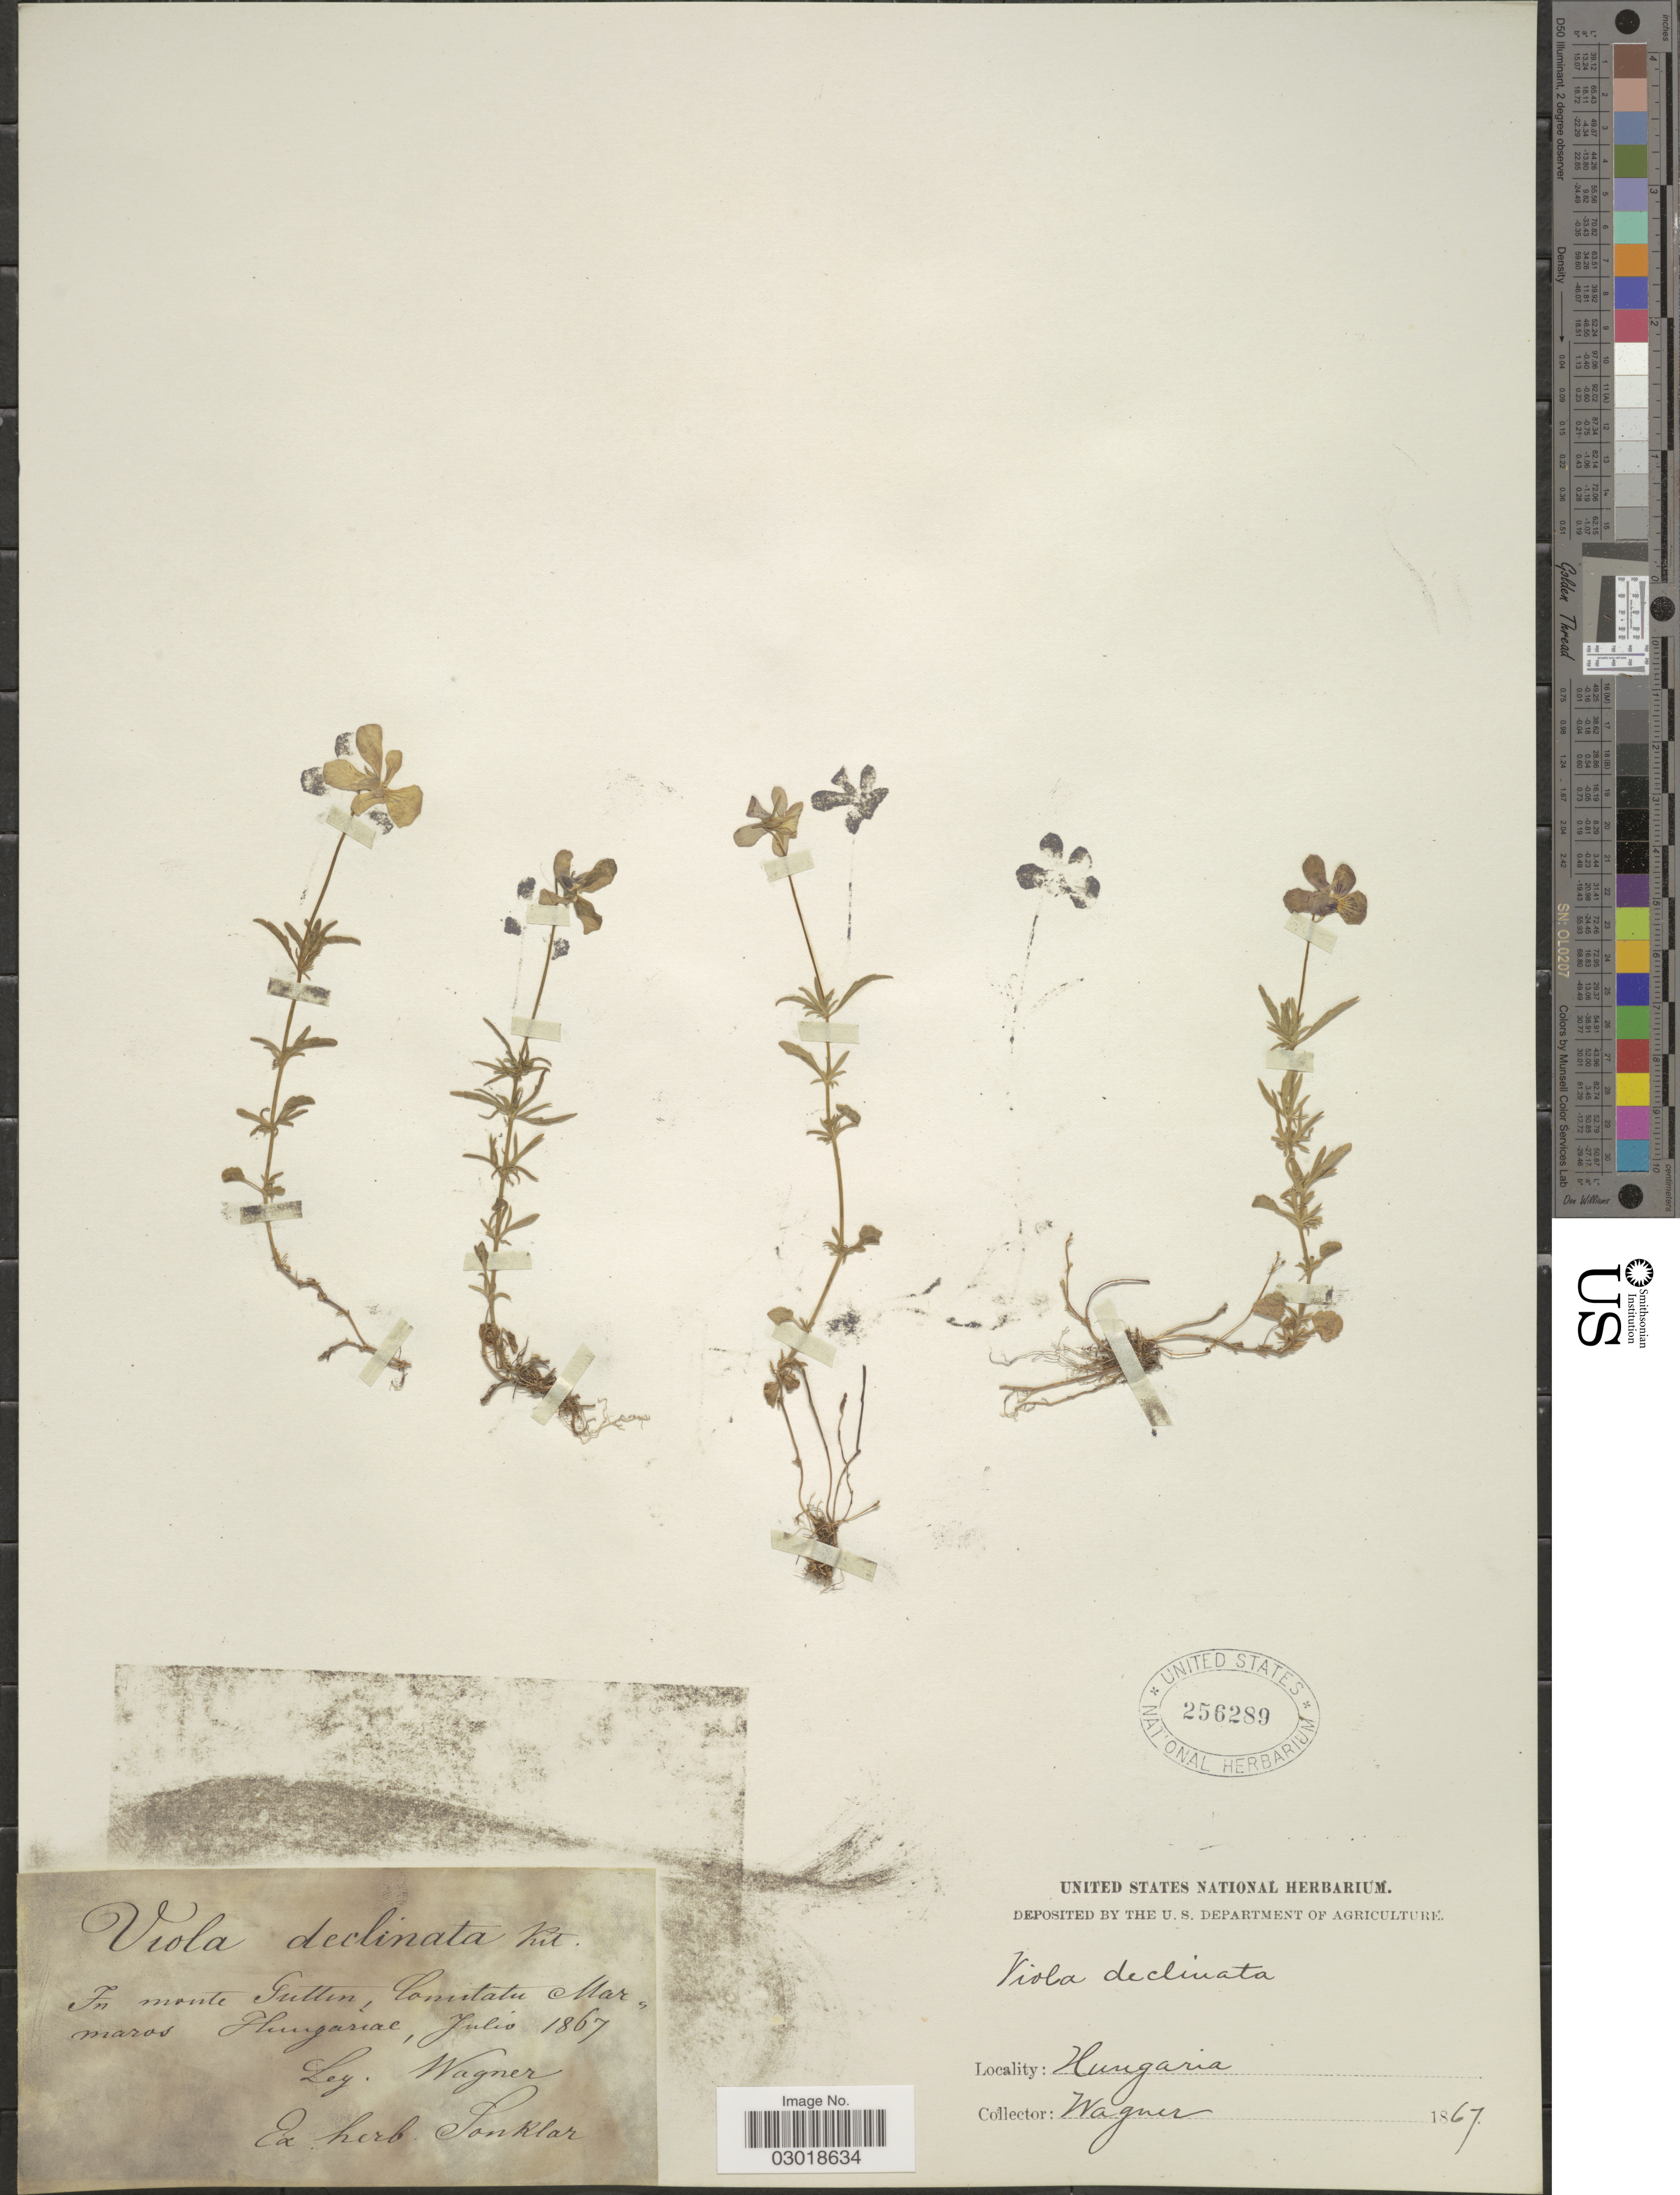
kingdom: Plantae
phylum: Tracheophyta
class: Magnoliopsida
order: Malpighiales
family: Violaceae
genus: Viola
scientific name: Viola declinata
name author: Waldst. & Kit.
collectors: -- Wagner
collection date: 1867-07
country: Hungary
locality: In monte Gutten, Comitatu Mar maros.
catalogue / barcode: US 256289